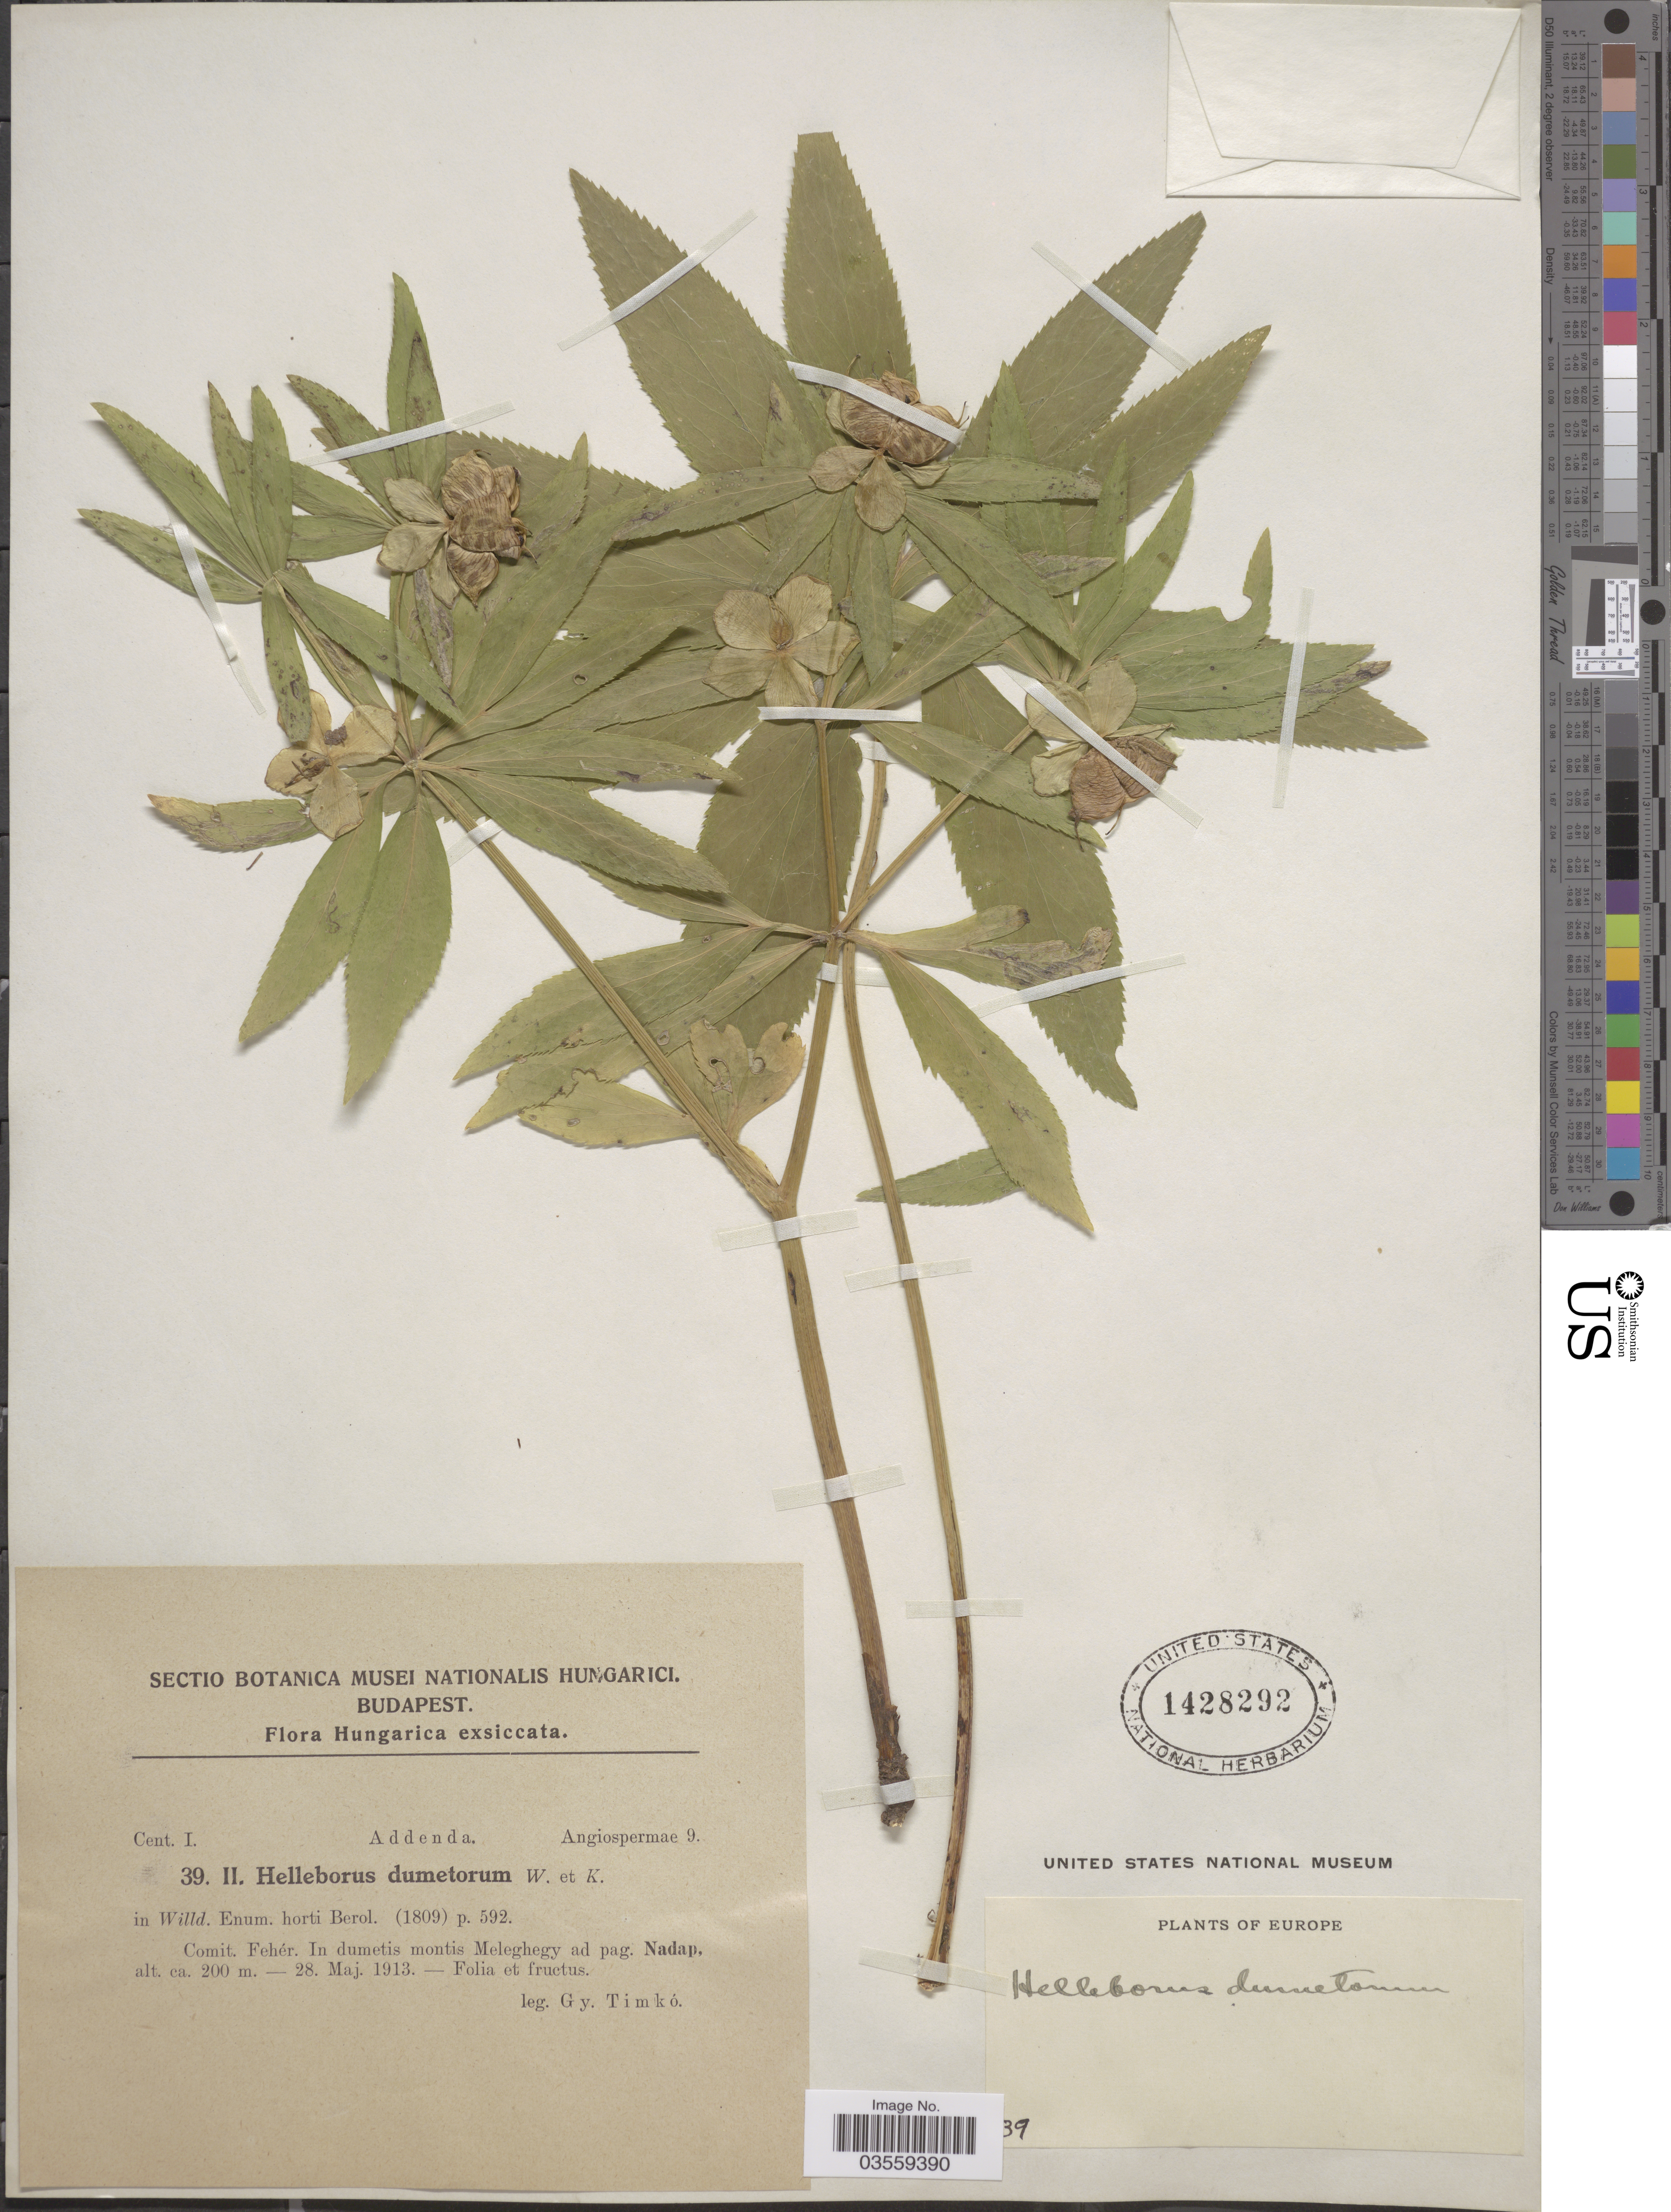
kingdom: Plantae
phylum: Tracheophyta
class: Magnoliopsida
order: Ranunculales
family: Ranunculaceae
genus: Helleborus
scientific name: Helleborus dumetorum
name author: Waldst. & Kit. ex Willd.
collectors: G. Timko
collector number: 39II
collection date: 1913-05-28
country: Hungary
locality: Comit. Fehér. In dumetis montis Meleghegy ad pag. Nadap.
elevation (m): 200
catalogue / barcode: US 1428292